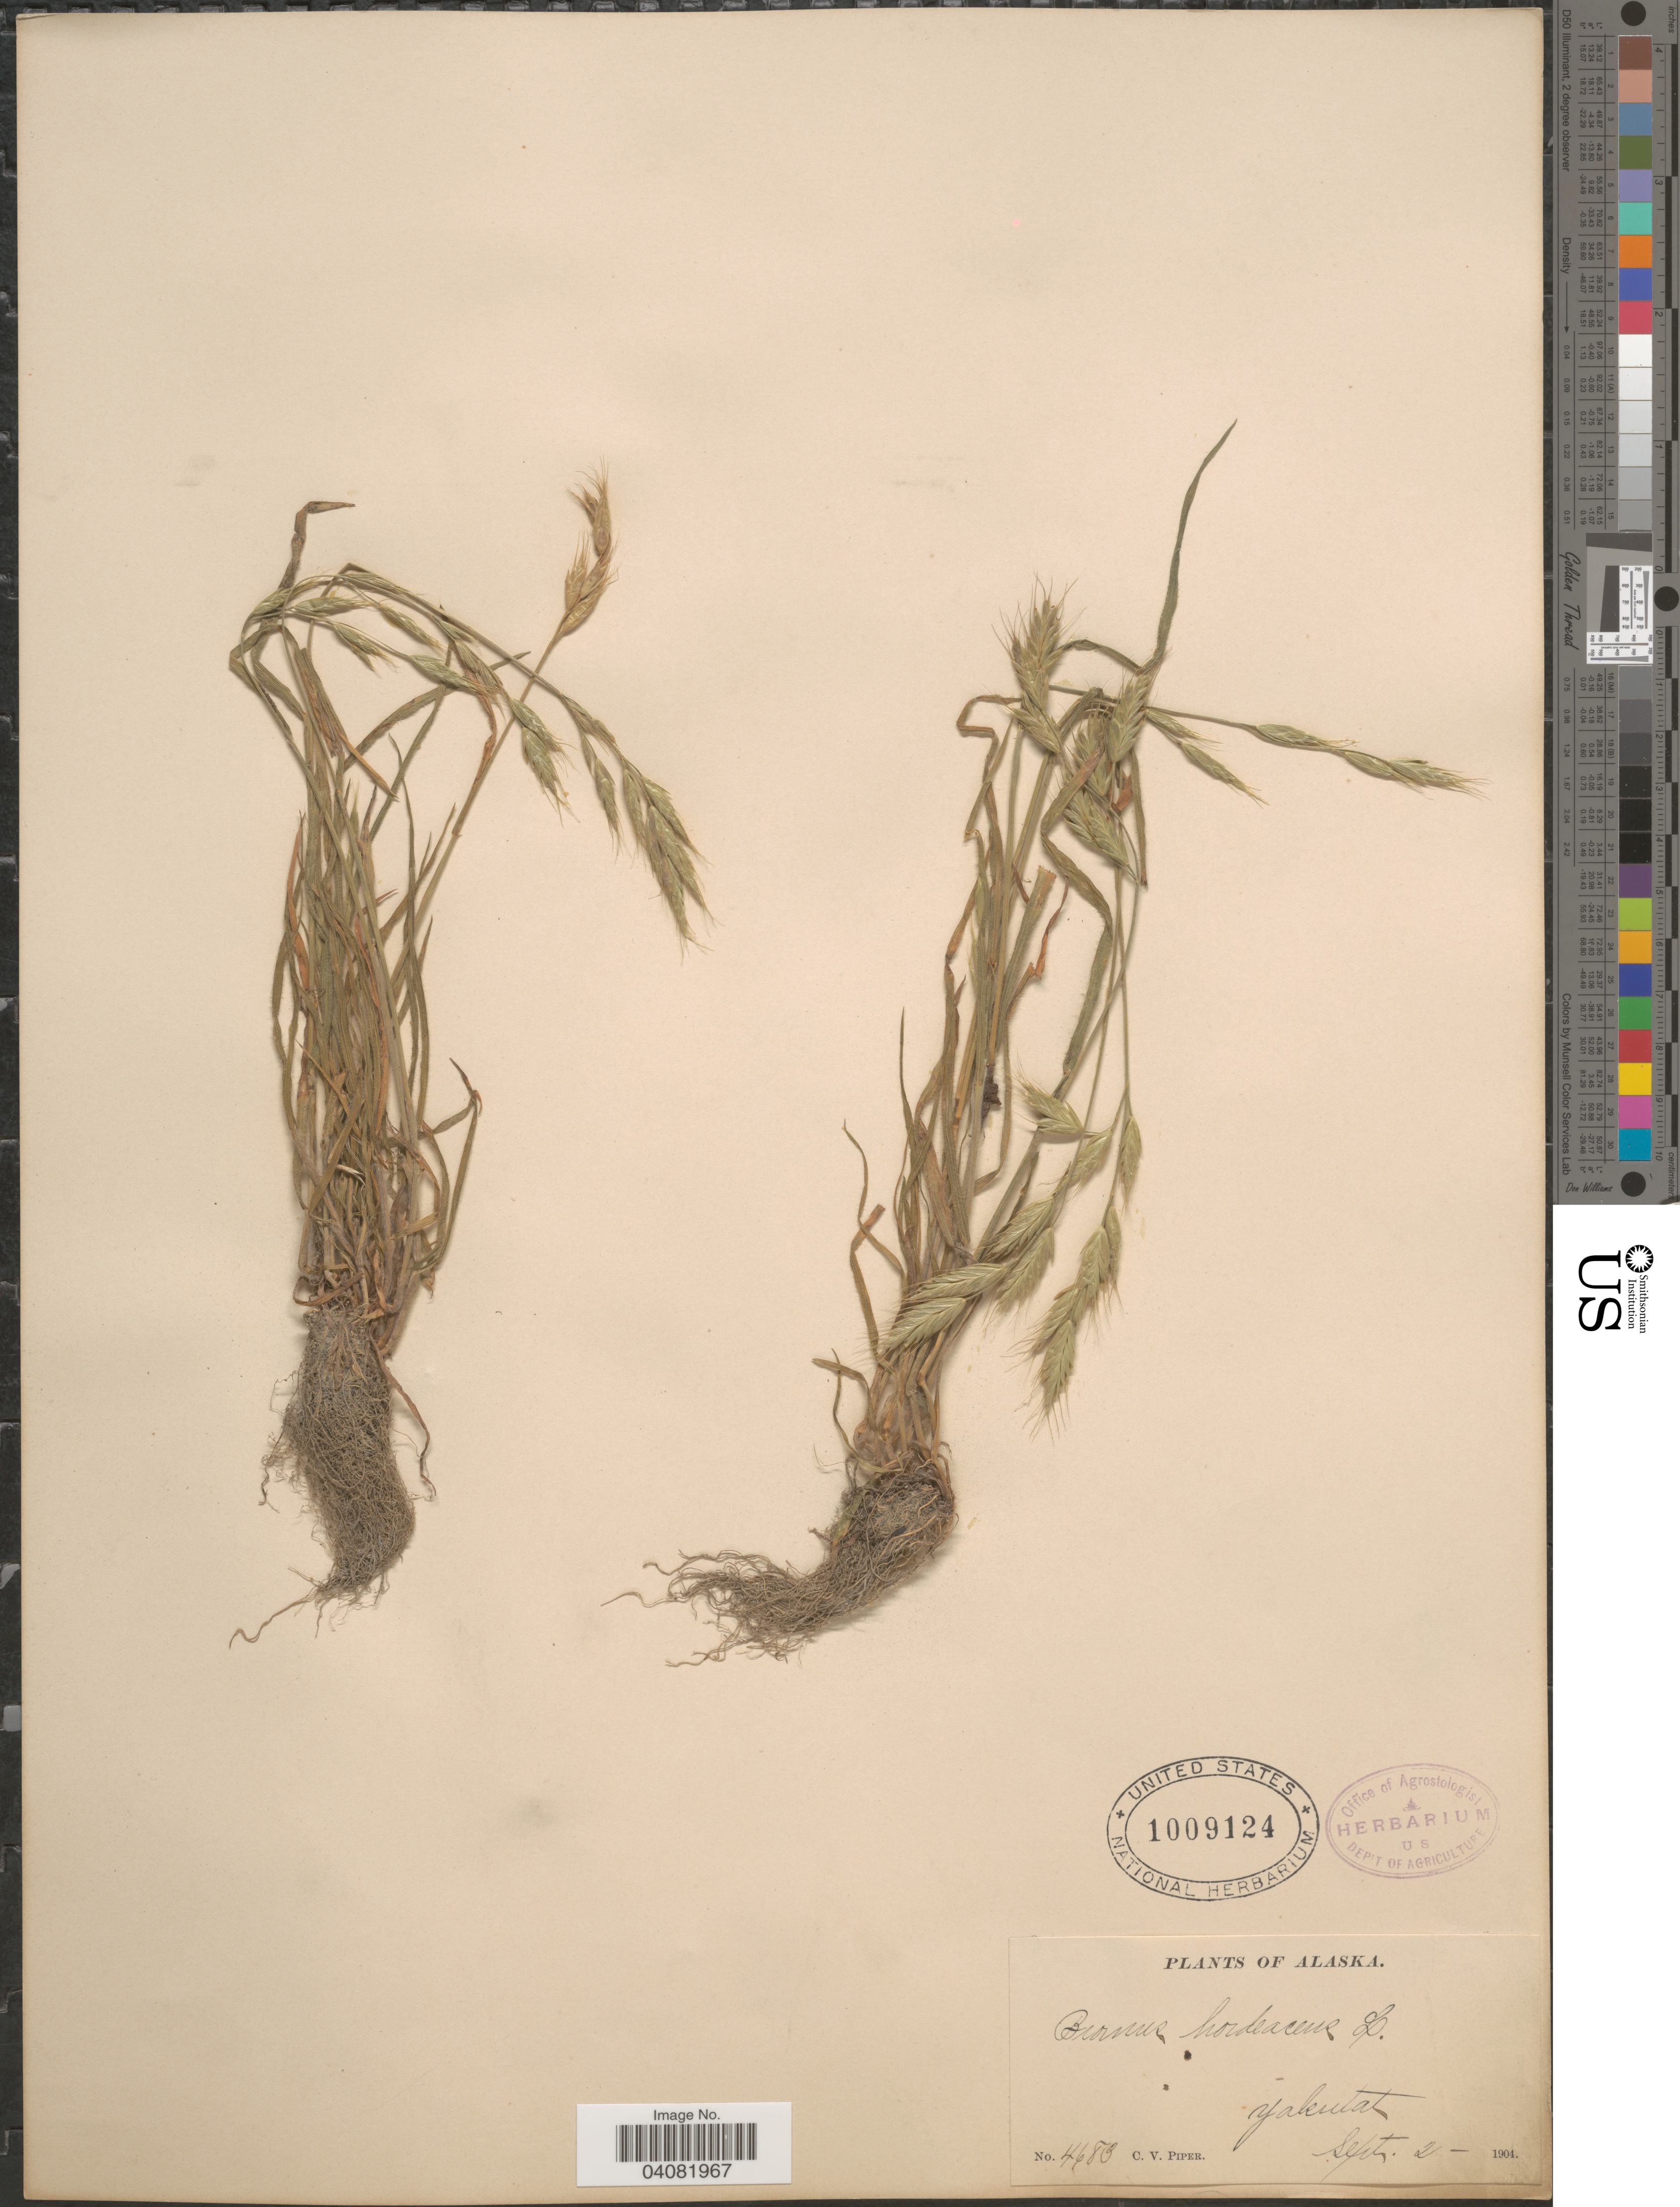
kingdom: Plantae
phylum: Tracheophyta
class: Liliopsida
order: Poales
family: Poaceae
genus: Bromus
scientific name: Bromus hordeaceus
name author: L.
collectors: C. V. Piper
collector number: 4683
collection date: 1904-09-02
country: United States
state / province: Alaska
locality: Yakutat.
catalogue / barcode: US 1009124